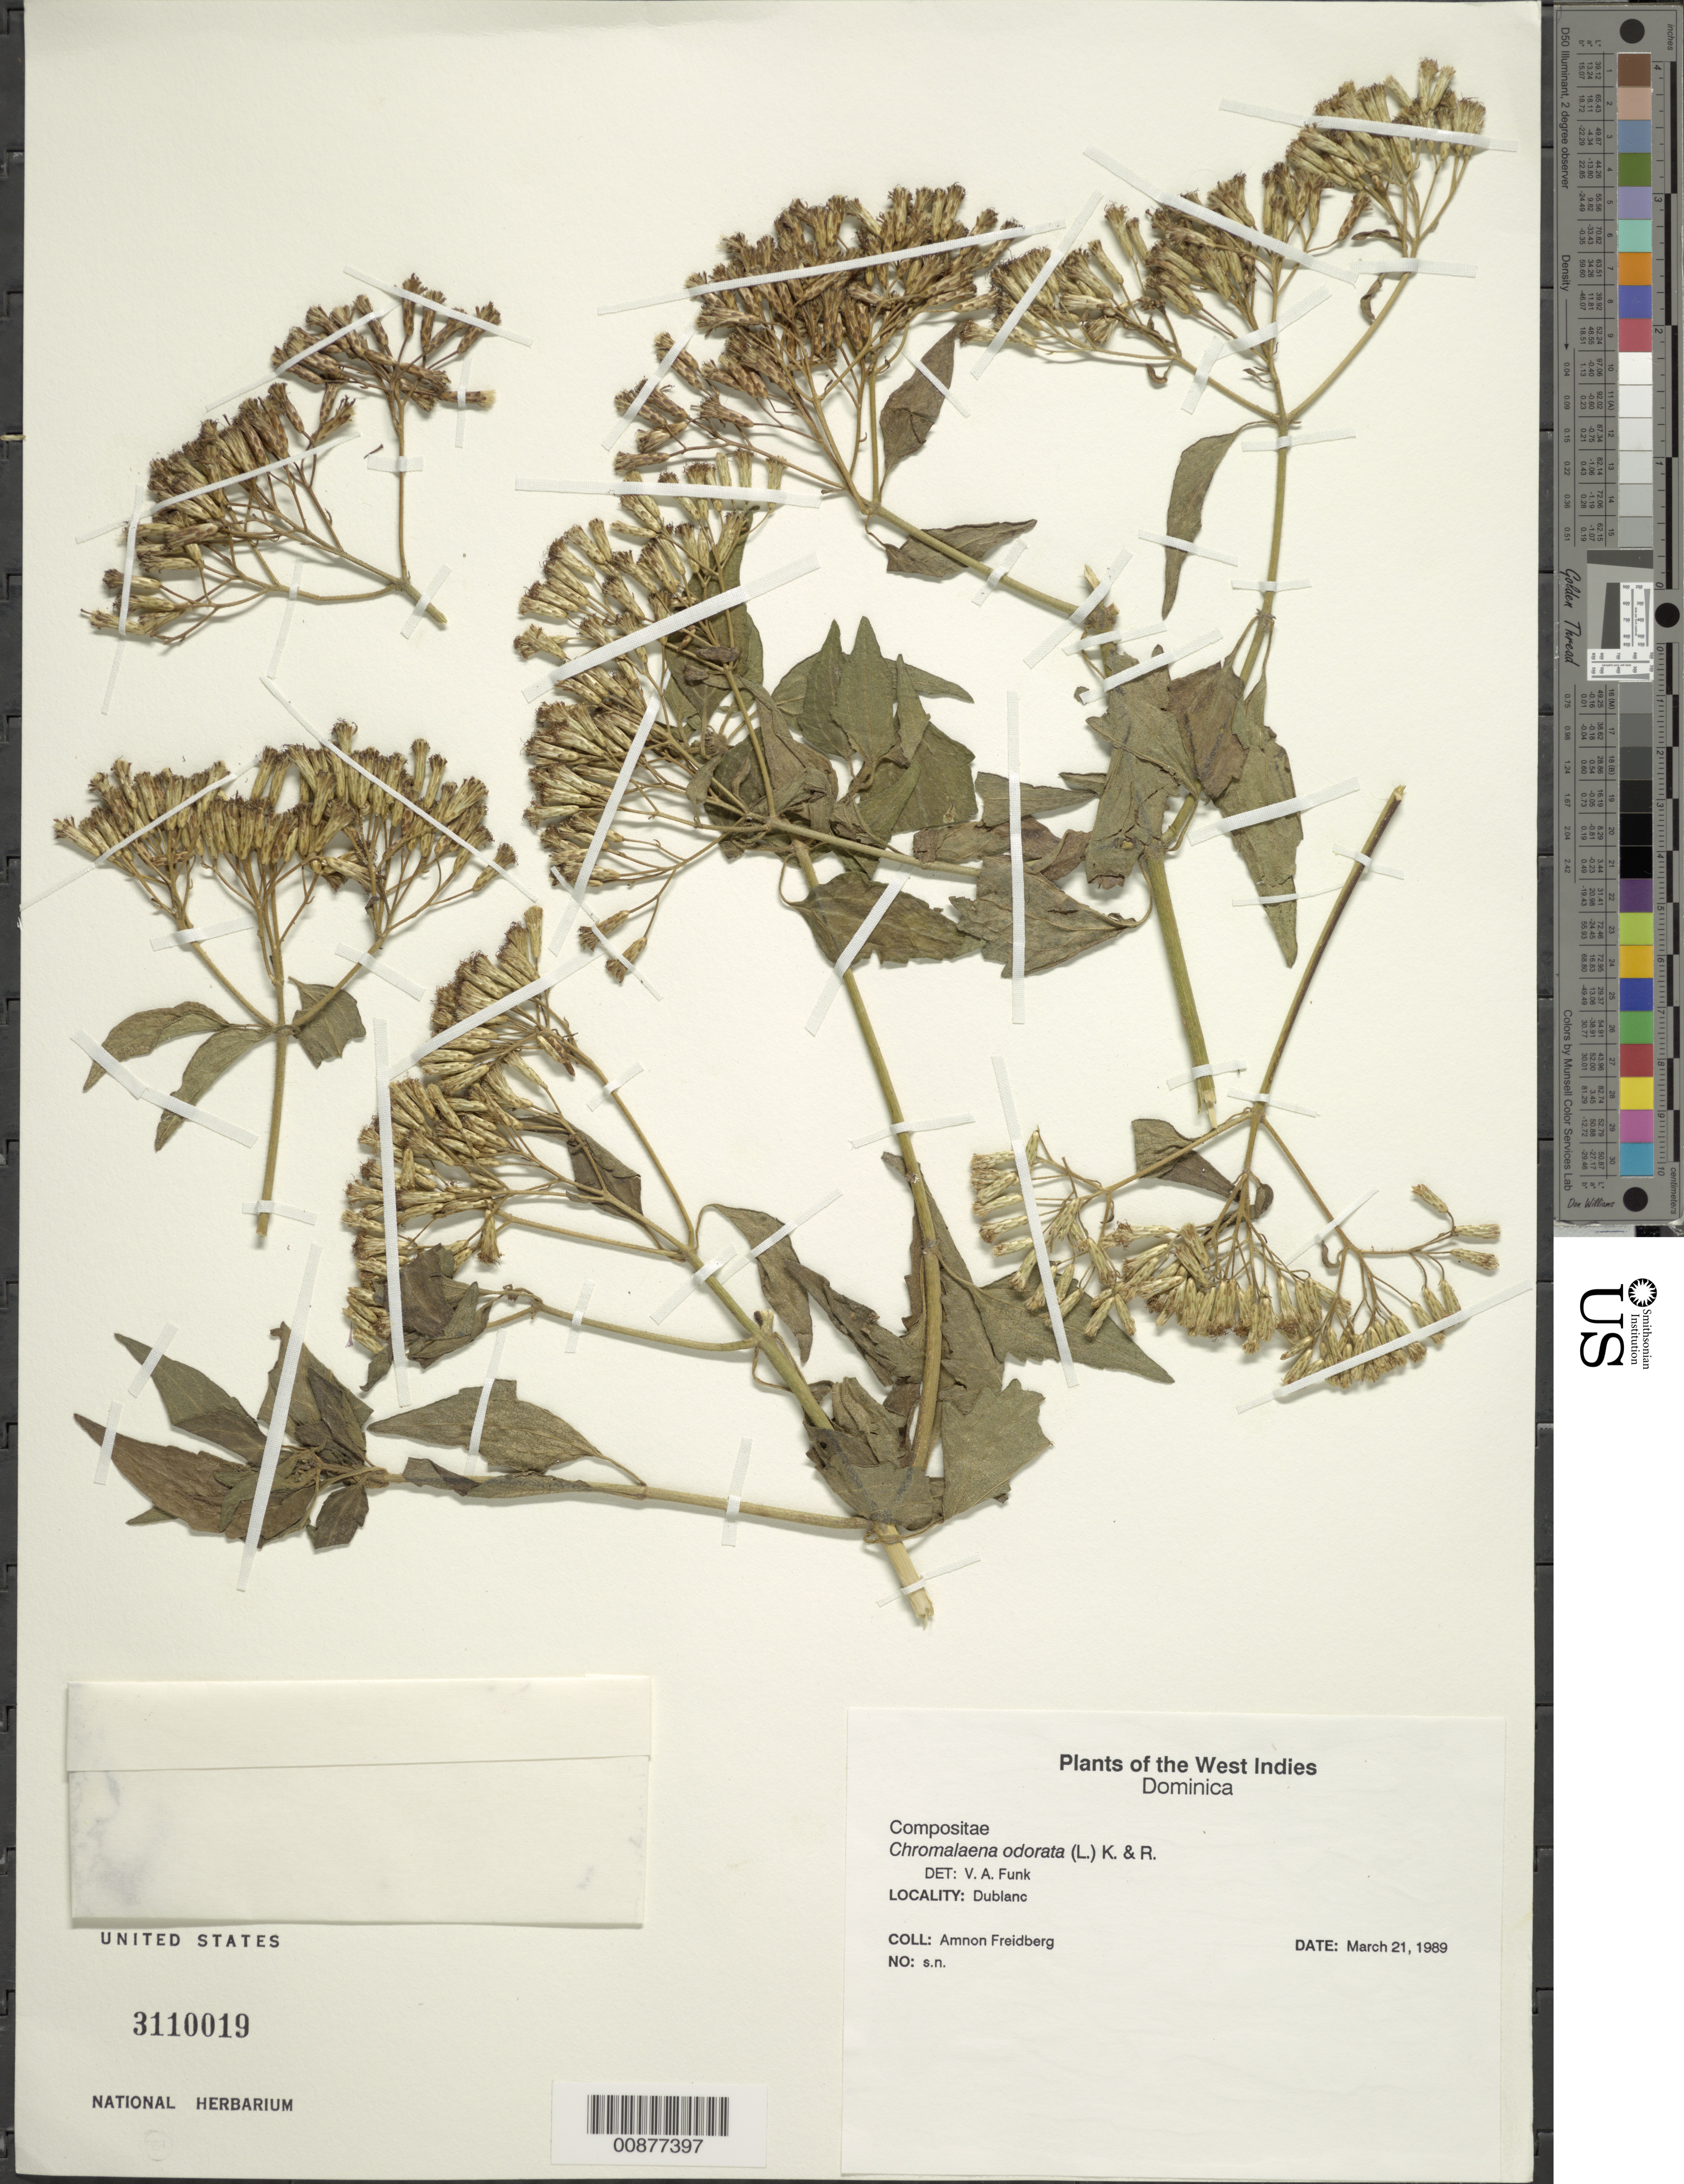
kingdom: Plantae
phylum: Tracheophyta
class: Magnoliopsida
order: Asterales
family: Asteraceae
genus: Chromolaena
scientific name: Chromolaena odorata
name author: (L.) R.M. King & H. Rob.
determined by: Funk, Vicki A., (BOT), Smithsonian Institution - National Museum of Natural History (UNITED STATES)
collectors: A. Freidberg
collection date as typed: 21 Mar 1989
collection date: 1989-03-21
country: Dominica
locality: Dublanc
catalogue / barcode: US 3110019